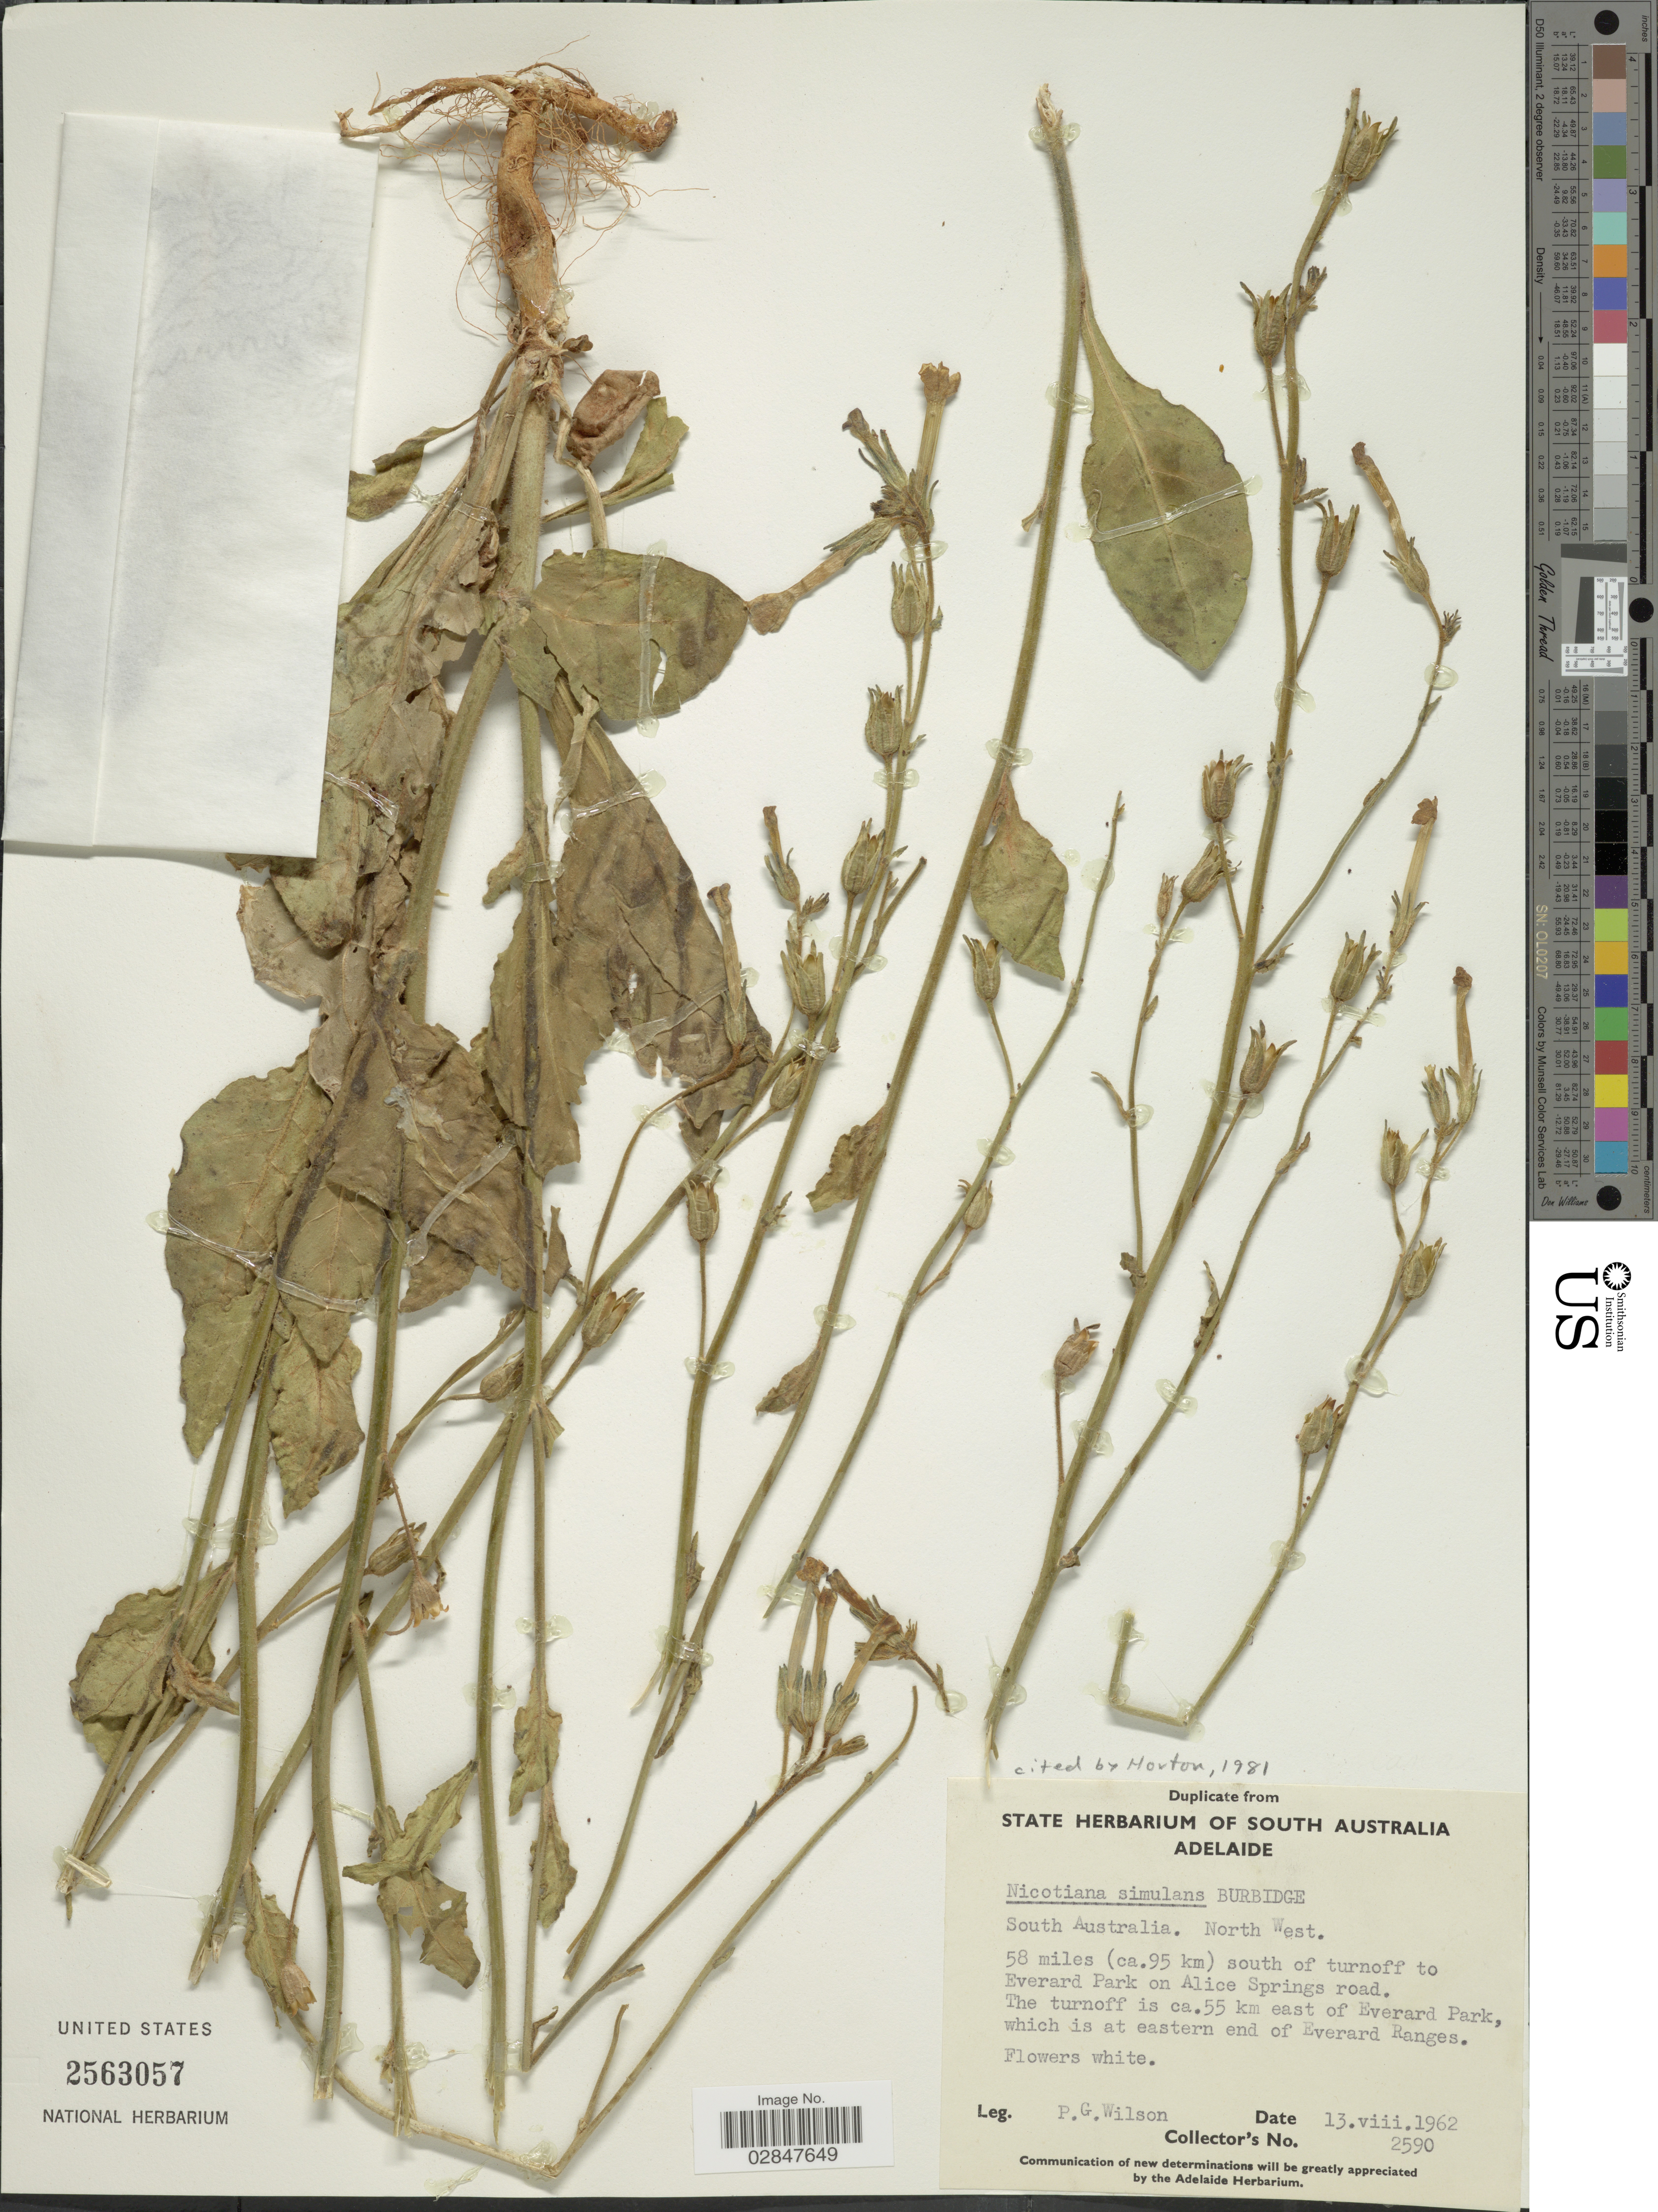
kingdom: Plantae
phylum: Tracheophyta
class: Magnoliopsida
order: Solanales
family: Solanaceae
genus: Nicotiana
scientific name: Nicotiana simulans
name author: N.T. Burb.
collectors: P. G. Wilson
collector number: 2590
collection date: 1962-08-13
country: Australia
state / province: South Australia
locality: North West. 58 miles (ca. 95 km) south of turnoff to Everard Park on Alice Springs road. The turnoff is ca. 55 km east of Everard Park, which is at eastern end of Everard Ranges.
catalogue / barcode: US 2563057